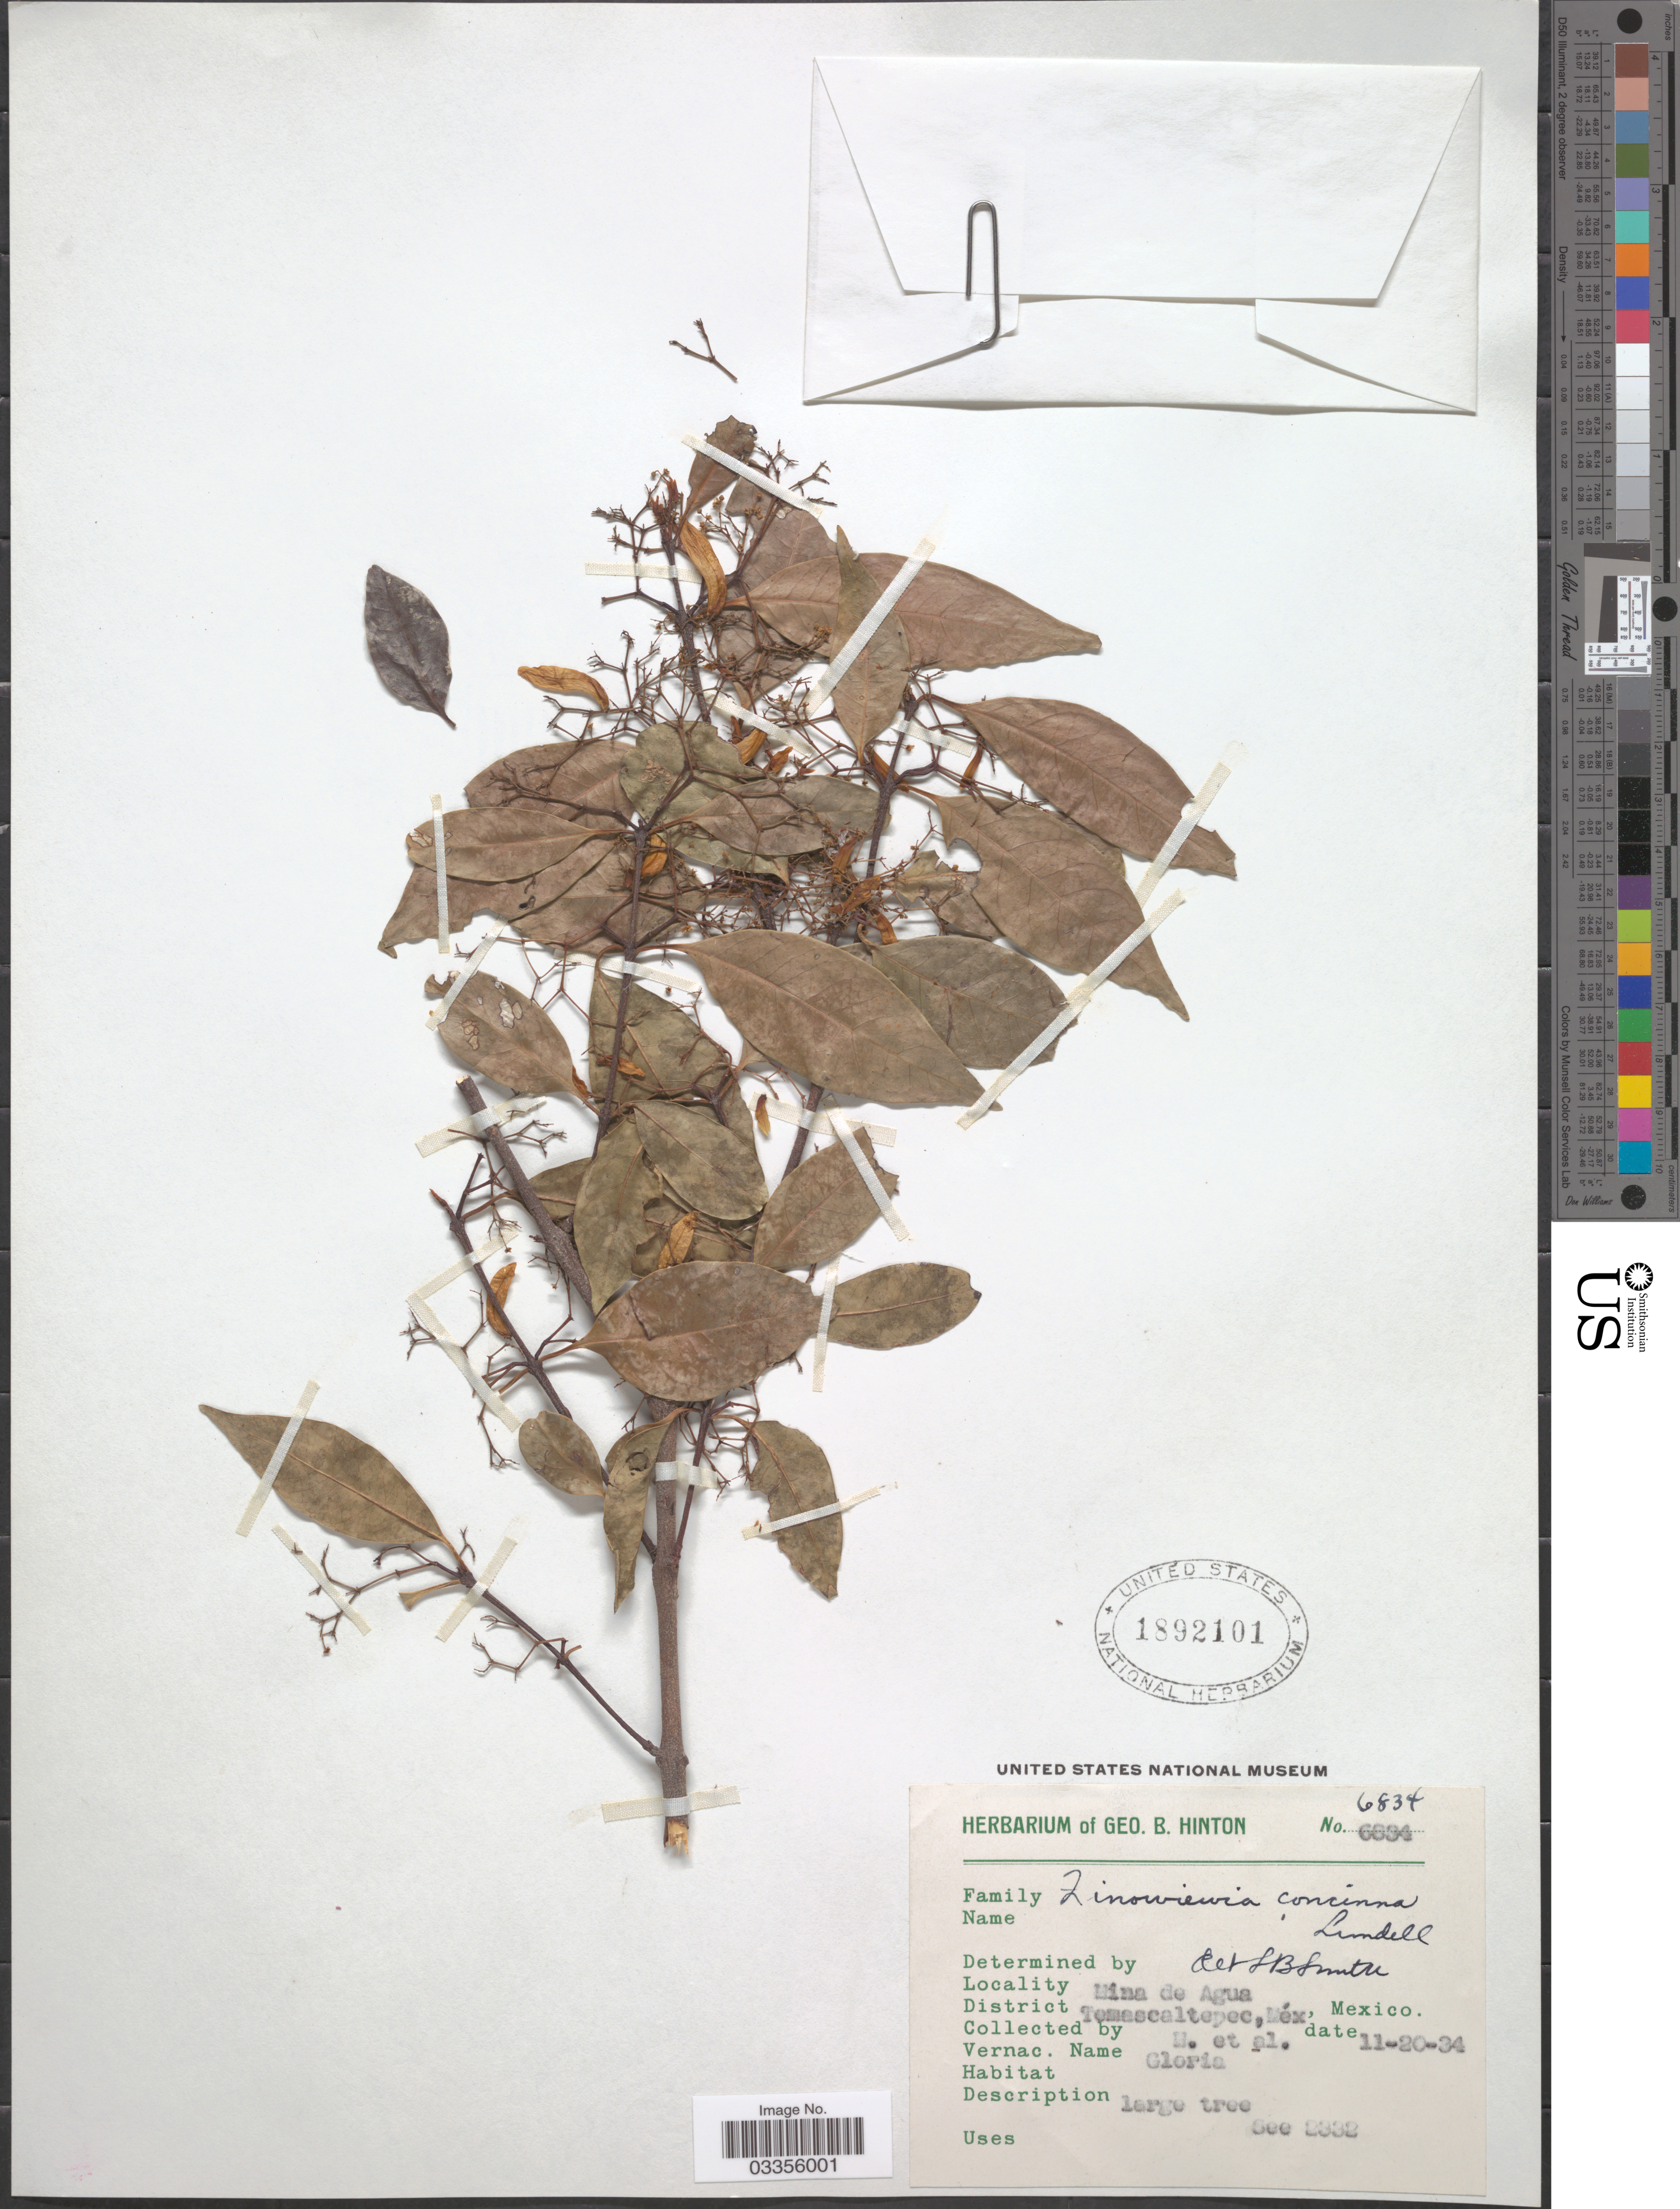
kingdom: Plantae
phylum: Tracheophyta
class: Magnoliopsida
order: Celastrales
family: Celastraceae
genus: Zinowiewia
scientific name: Zinowiewia concinna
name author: Lundell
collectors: G. B. Hinton & et al.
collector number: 3834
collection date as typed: Transcribed d/m/y: 20/11/34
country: Mexico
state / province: México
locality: Mina de Agua. Temascaltepec.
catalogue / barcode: US 1892101